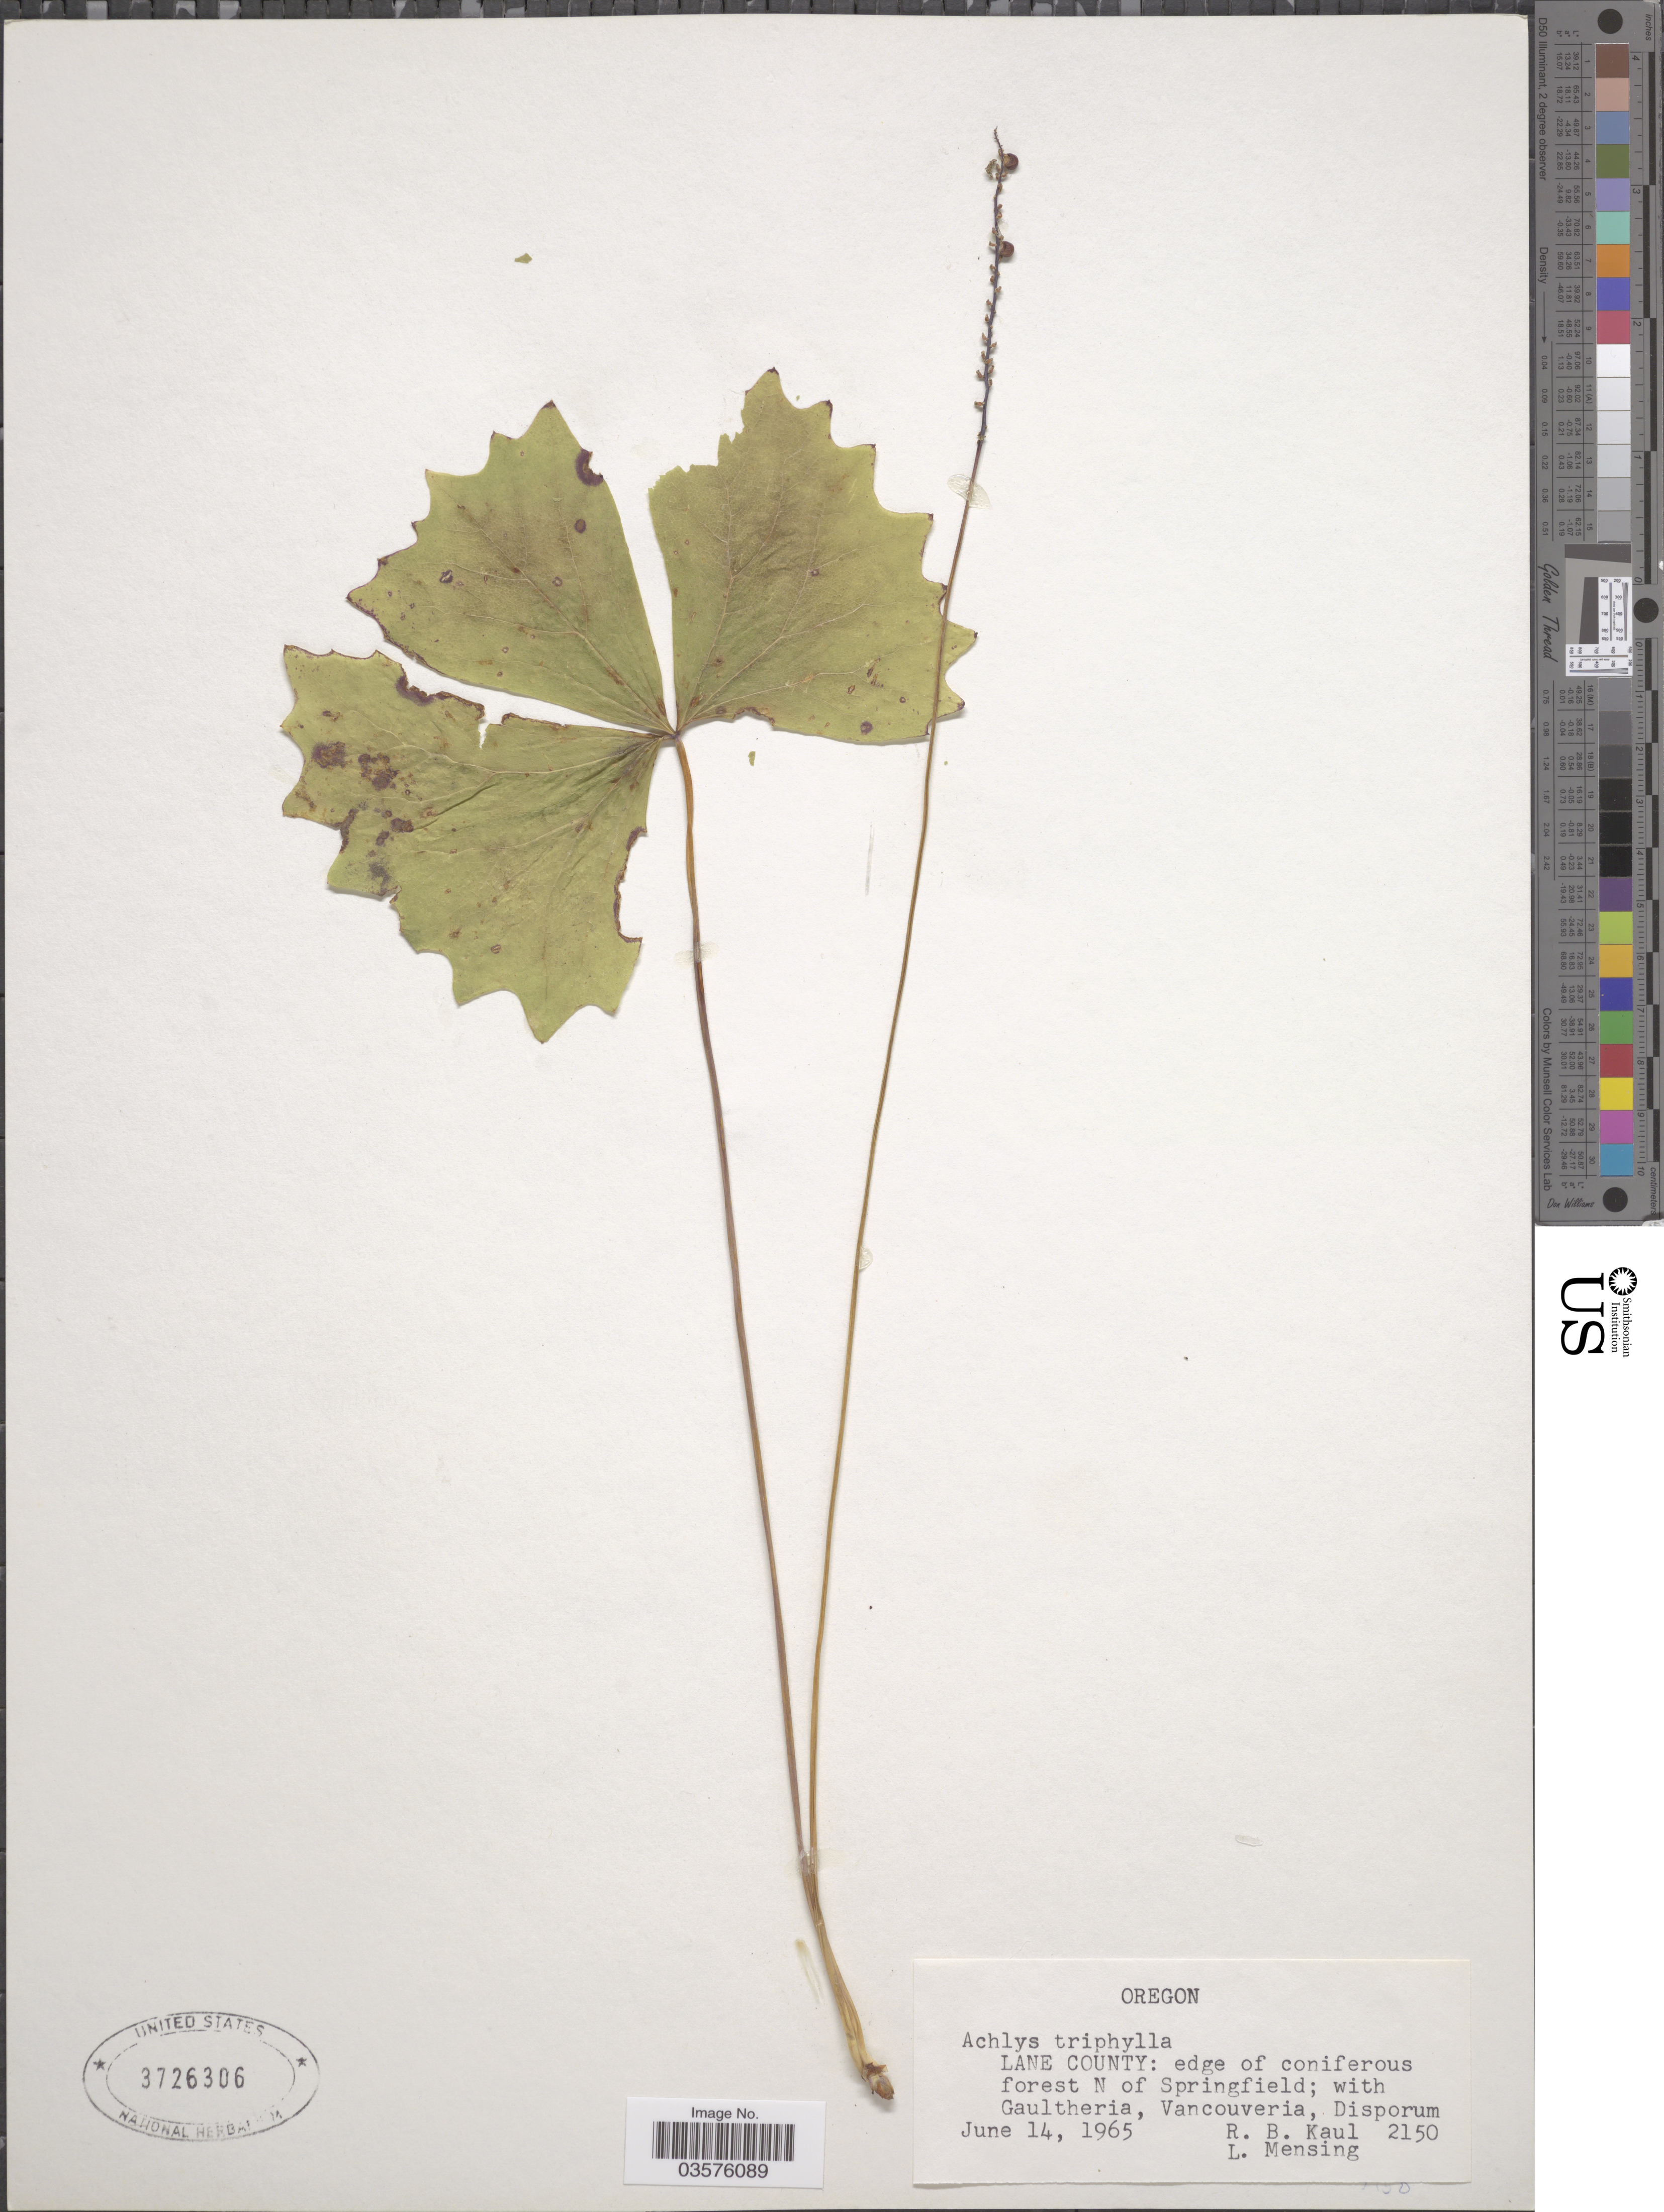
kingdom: Plantae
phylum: Tracheophyta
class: Magnoliopsida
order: Ranunculales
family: Berberidaceae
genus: Achlys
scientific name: Achlys triphylla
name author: (Sm.) DC.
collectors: R. Kaul & L. Mensing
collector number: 2150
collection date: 1965-06-14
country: United States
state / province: Oregon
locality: Lane County: N of Springfield.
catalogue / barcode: US 3726306